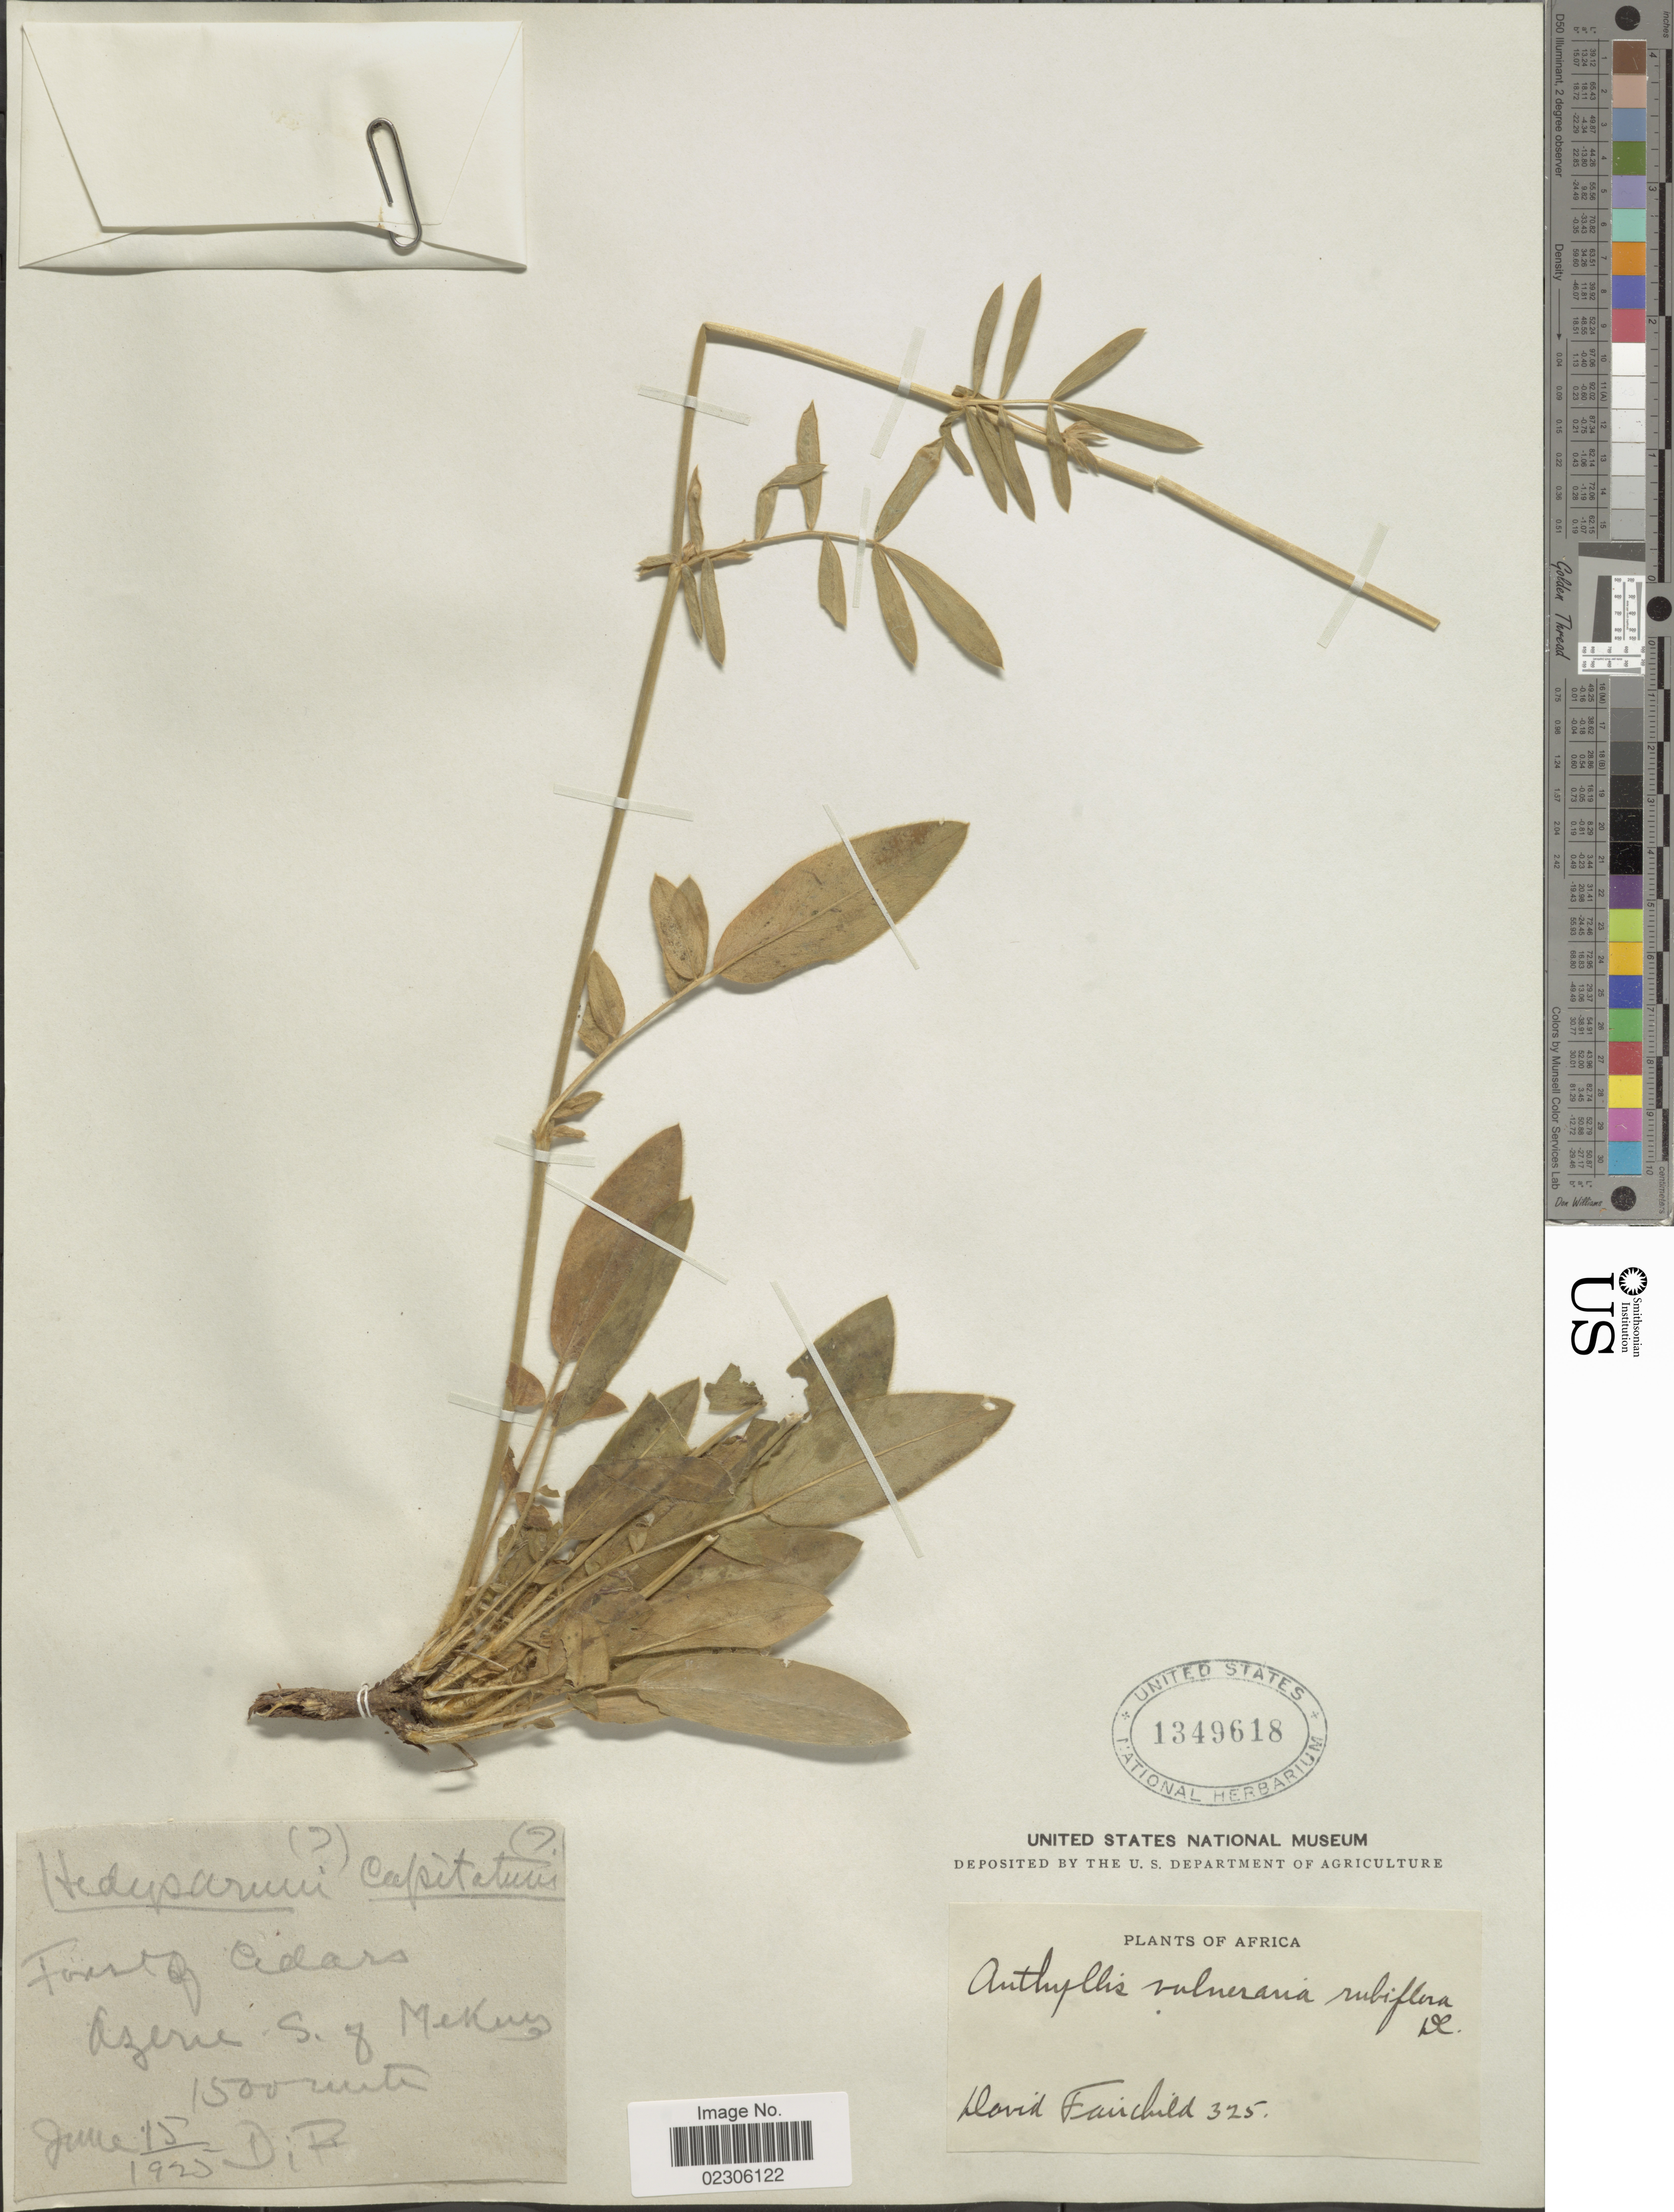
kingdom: Plantae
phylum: Tracheophyta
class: Magnoliopsida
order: Fabales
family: Fabaceae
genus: Anthyllis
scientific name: Anthyllis vulneraria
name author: L.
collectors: D. Fairchild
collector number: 325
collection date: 1925-06-15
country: Morocco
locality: Forest of Cedars, Azerie, S. of Meknes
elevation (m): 1500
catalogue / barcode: US 1349618